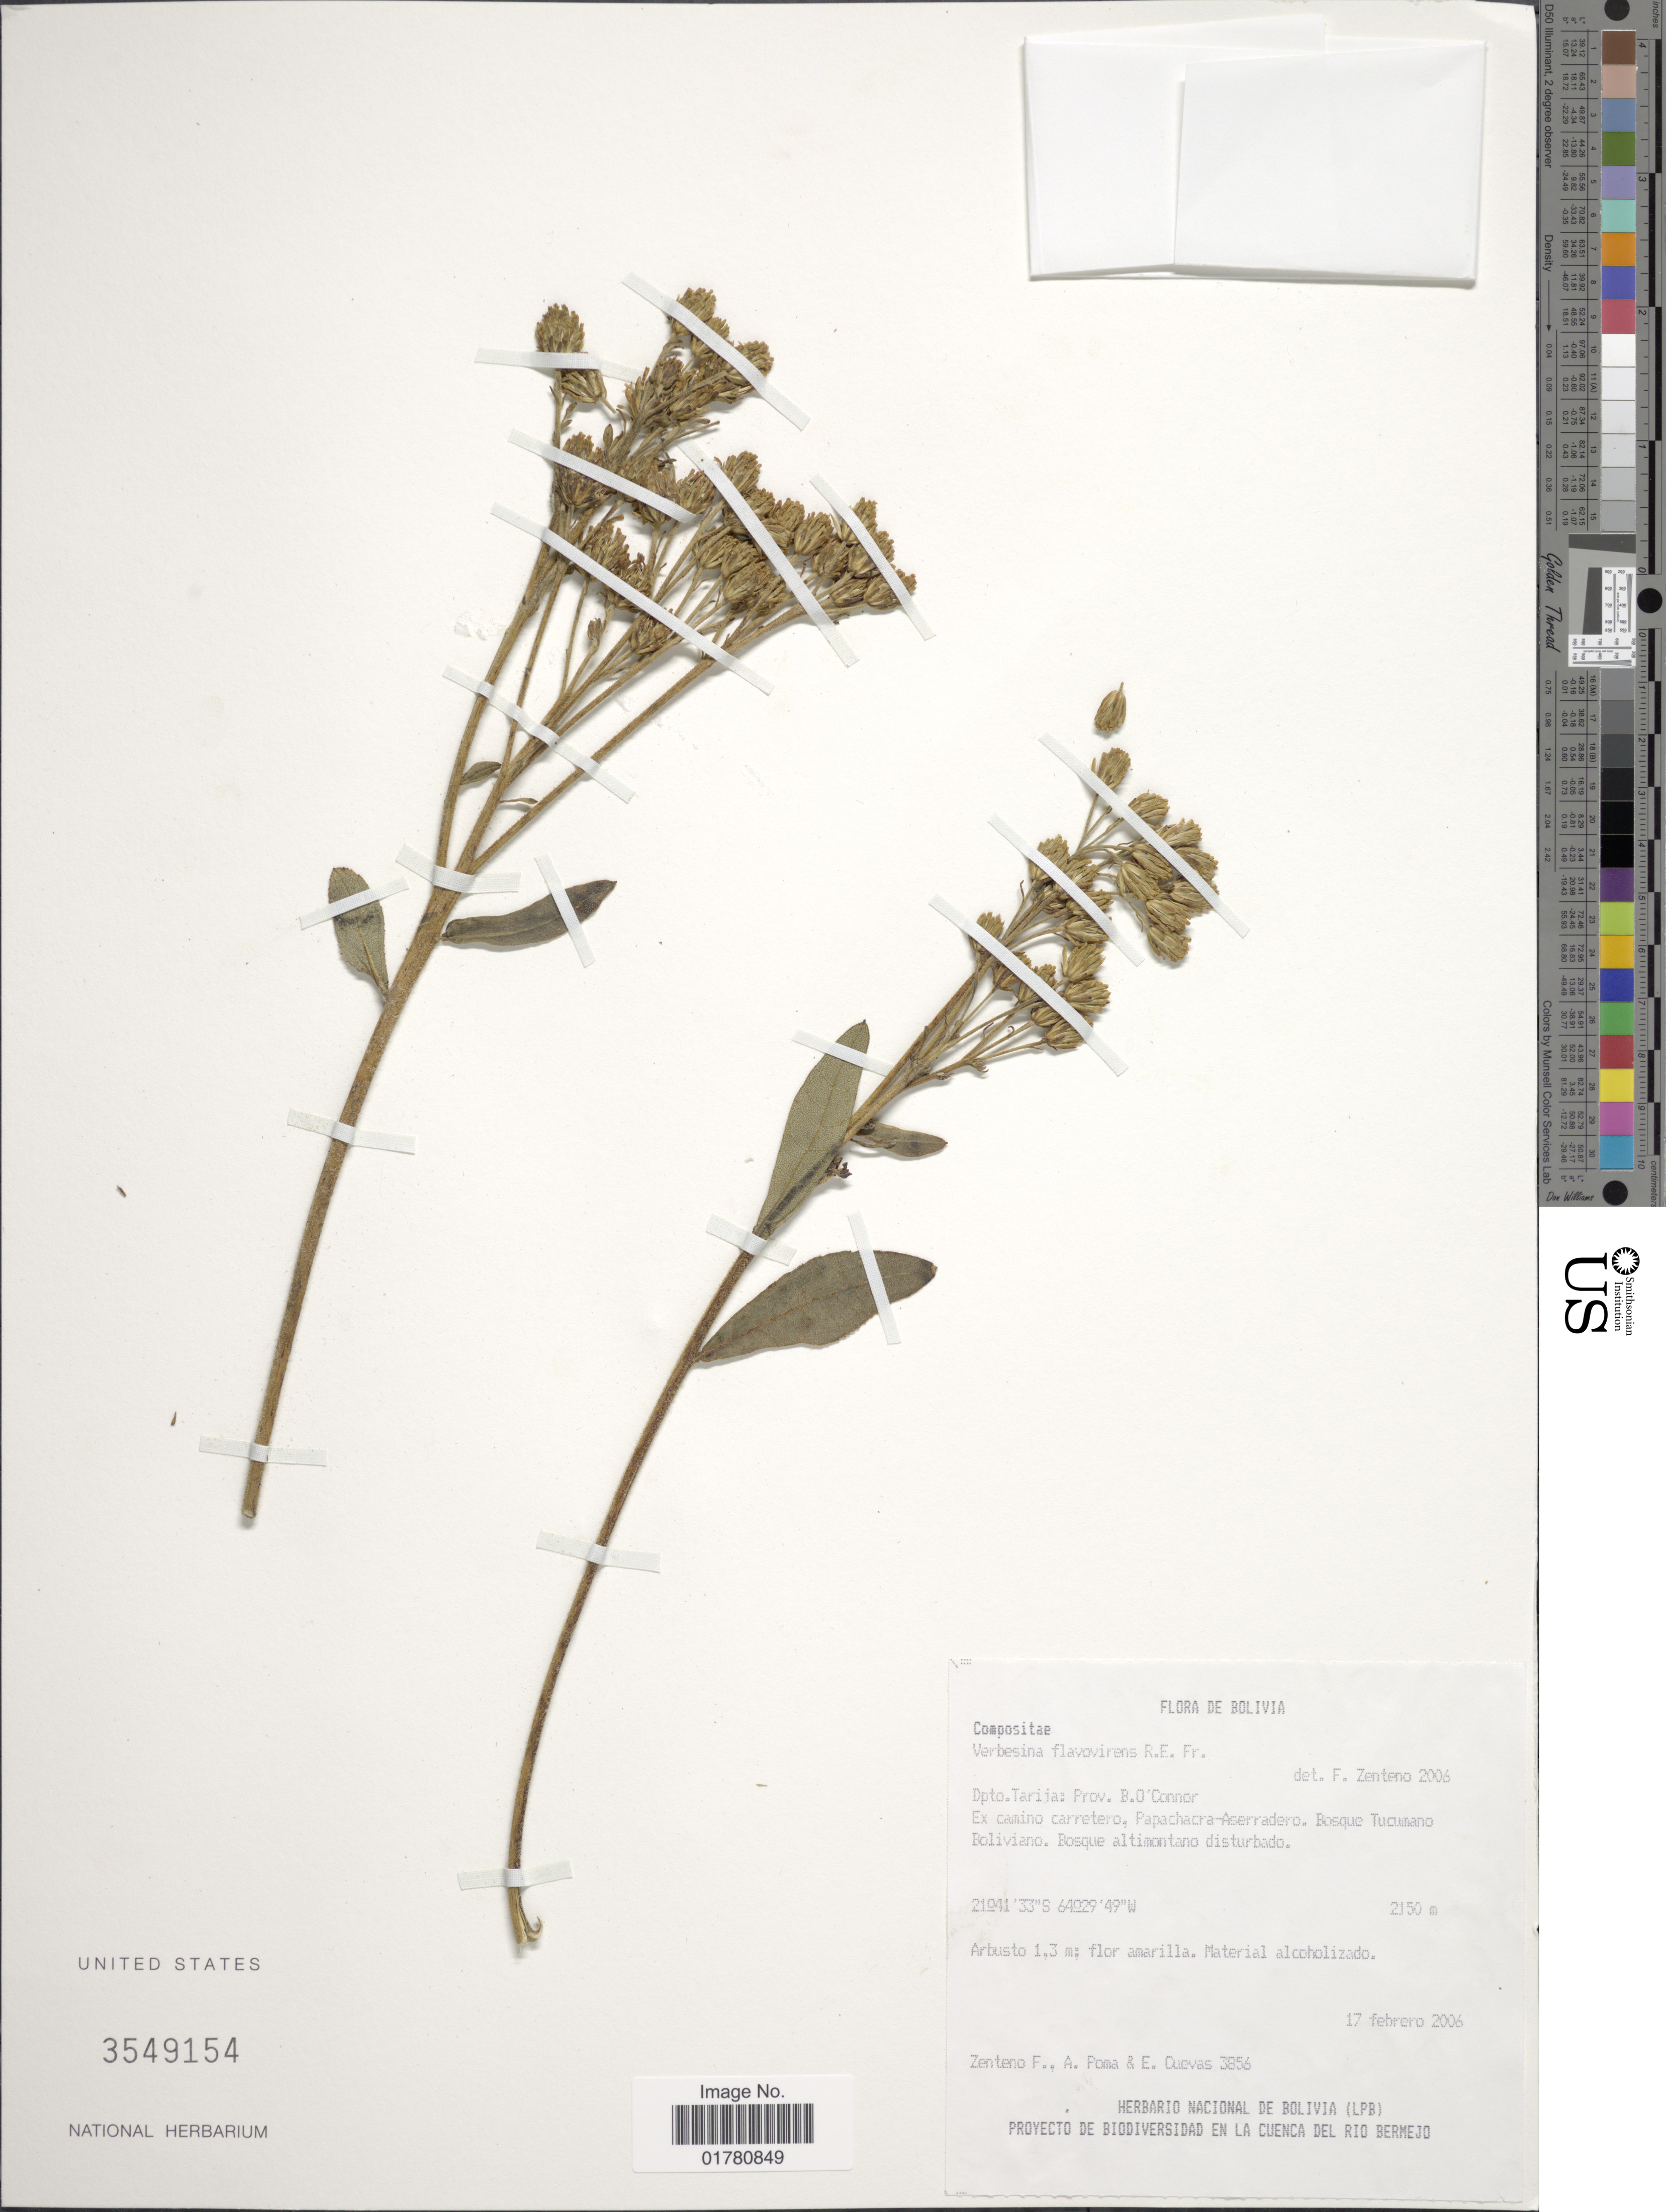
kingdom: Plantae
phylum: Tracheophyta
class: Magnoliopsida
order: Asterales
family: Asteraceae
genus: Verbesina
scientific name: Verbesina flavovirens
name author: R.E. Fr.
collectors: F. Zenteno, A. Poma & E. Cuevas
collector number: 3856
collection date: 2006-02-17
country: Bolivia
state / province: Tarija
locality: Dpto Tarija: Prov. B.O'Connor. Ex camino carretero, Papachachra-Aserradero. Bosque Tucumano Boliviano. Bosque altimontano disturbado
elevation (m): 2150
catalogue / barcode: US 3549154